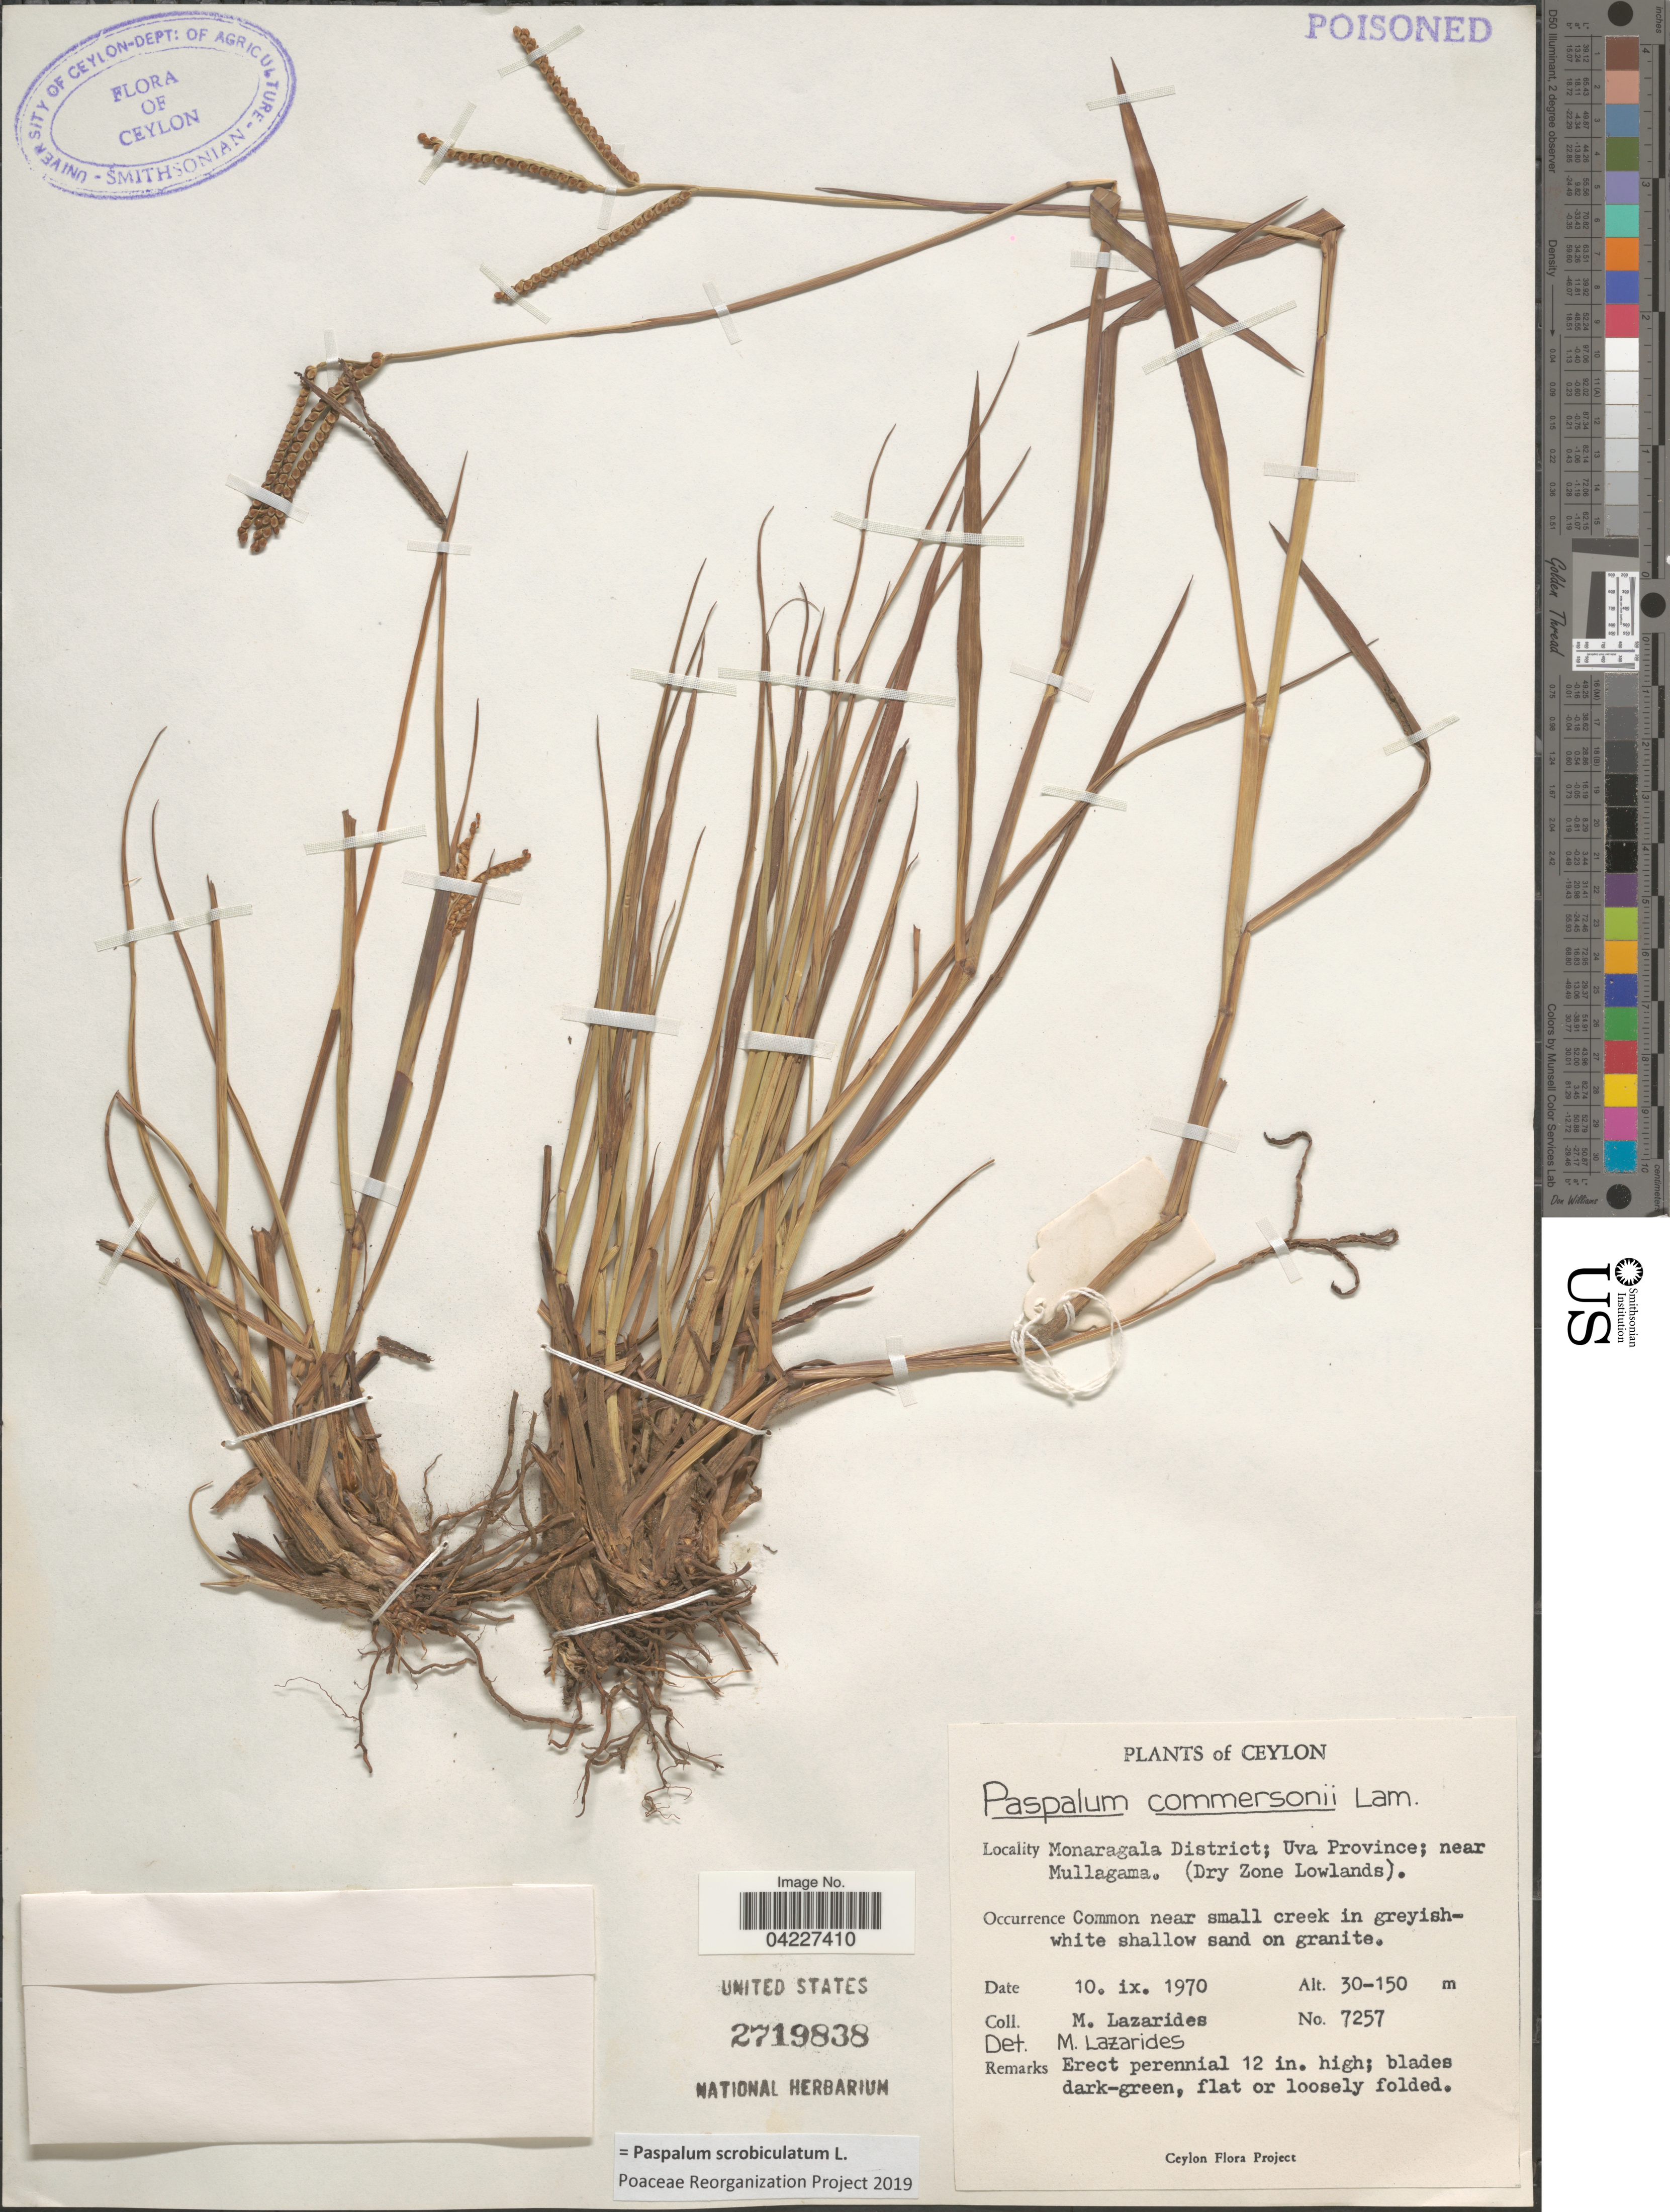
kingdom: Plantae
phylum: Tracheophyta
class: Liliopsida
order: Poales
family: Poaceae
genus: Paspalum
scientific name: Paspalum scrobiculatum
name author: L.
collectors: M. Lazarides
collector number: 7257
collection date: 1970-09-10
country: Sri Lanka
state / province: Uva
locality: Ceylon. Monaragala District; near Mullagama. (Dry Zone Lowlands).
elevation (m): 30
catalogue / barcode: US 2719838